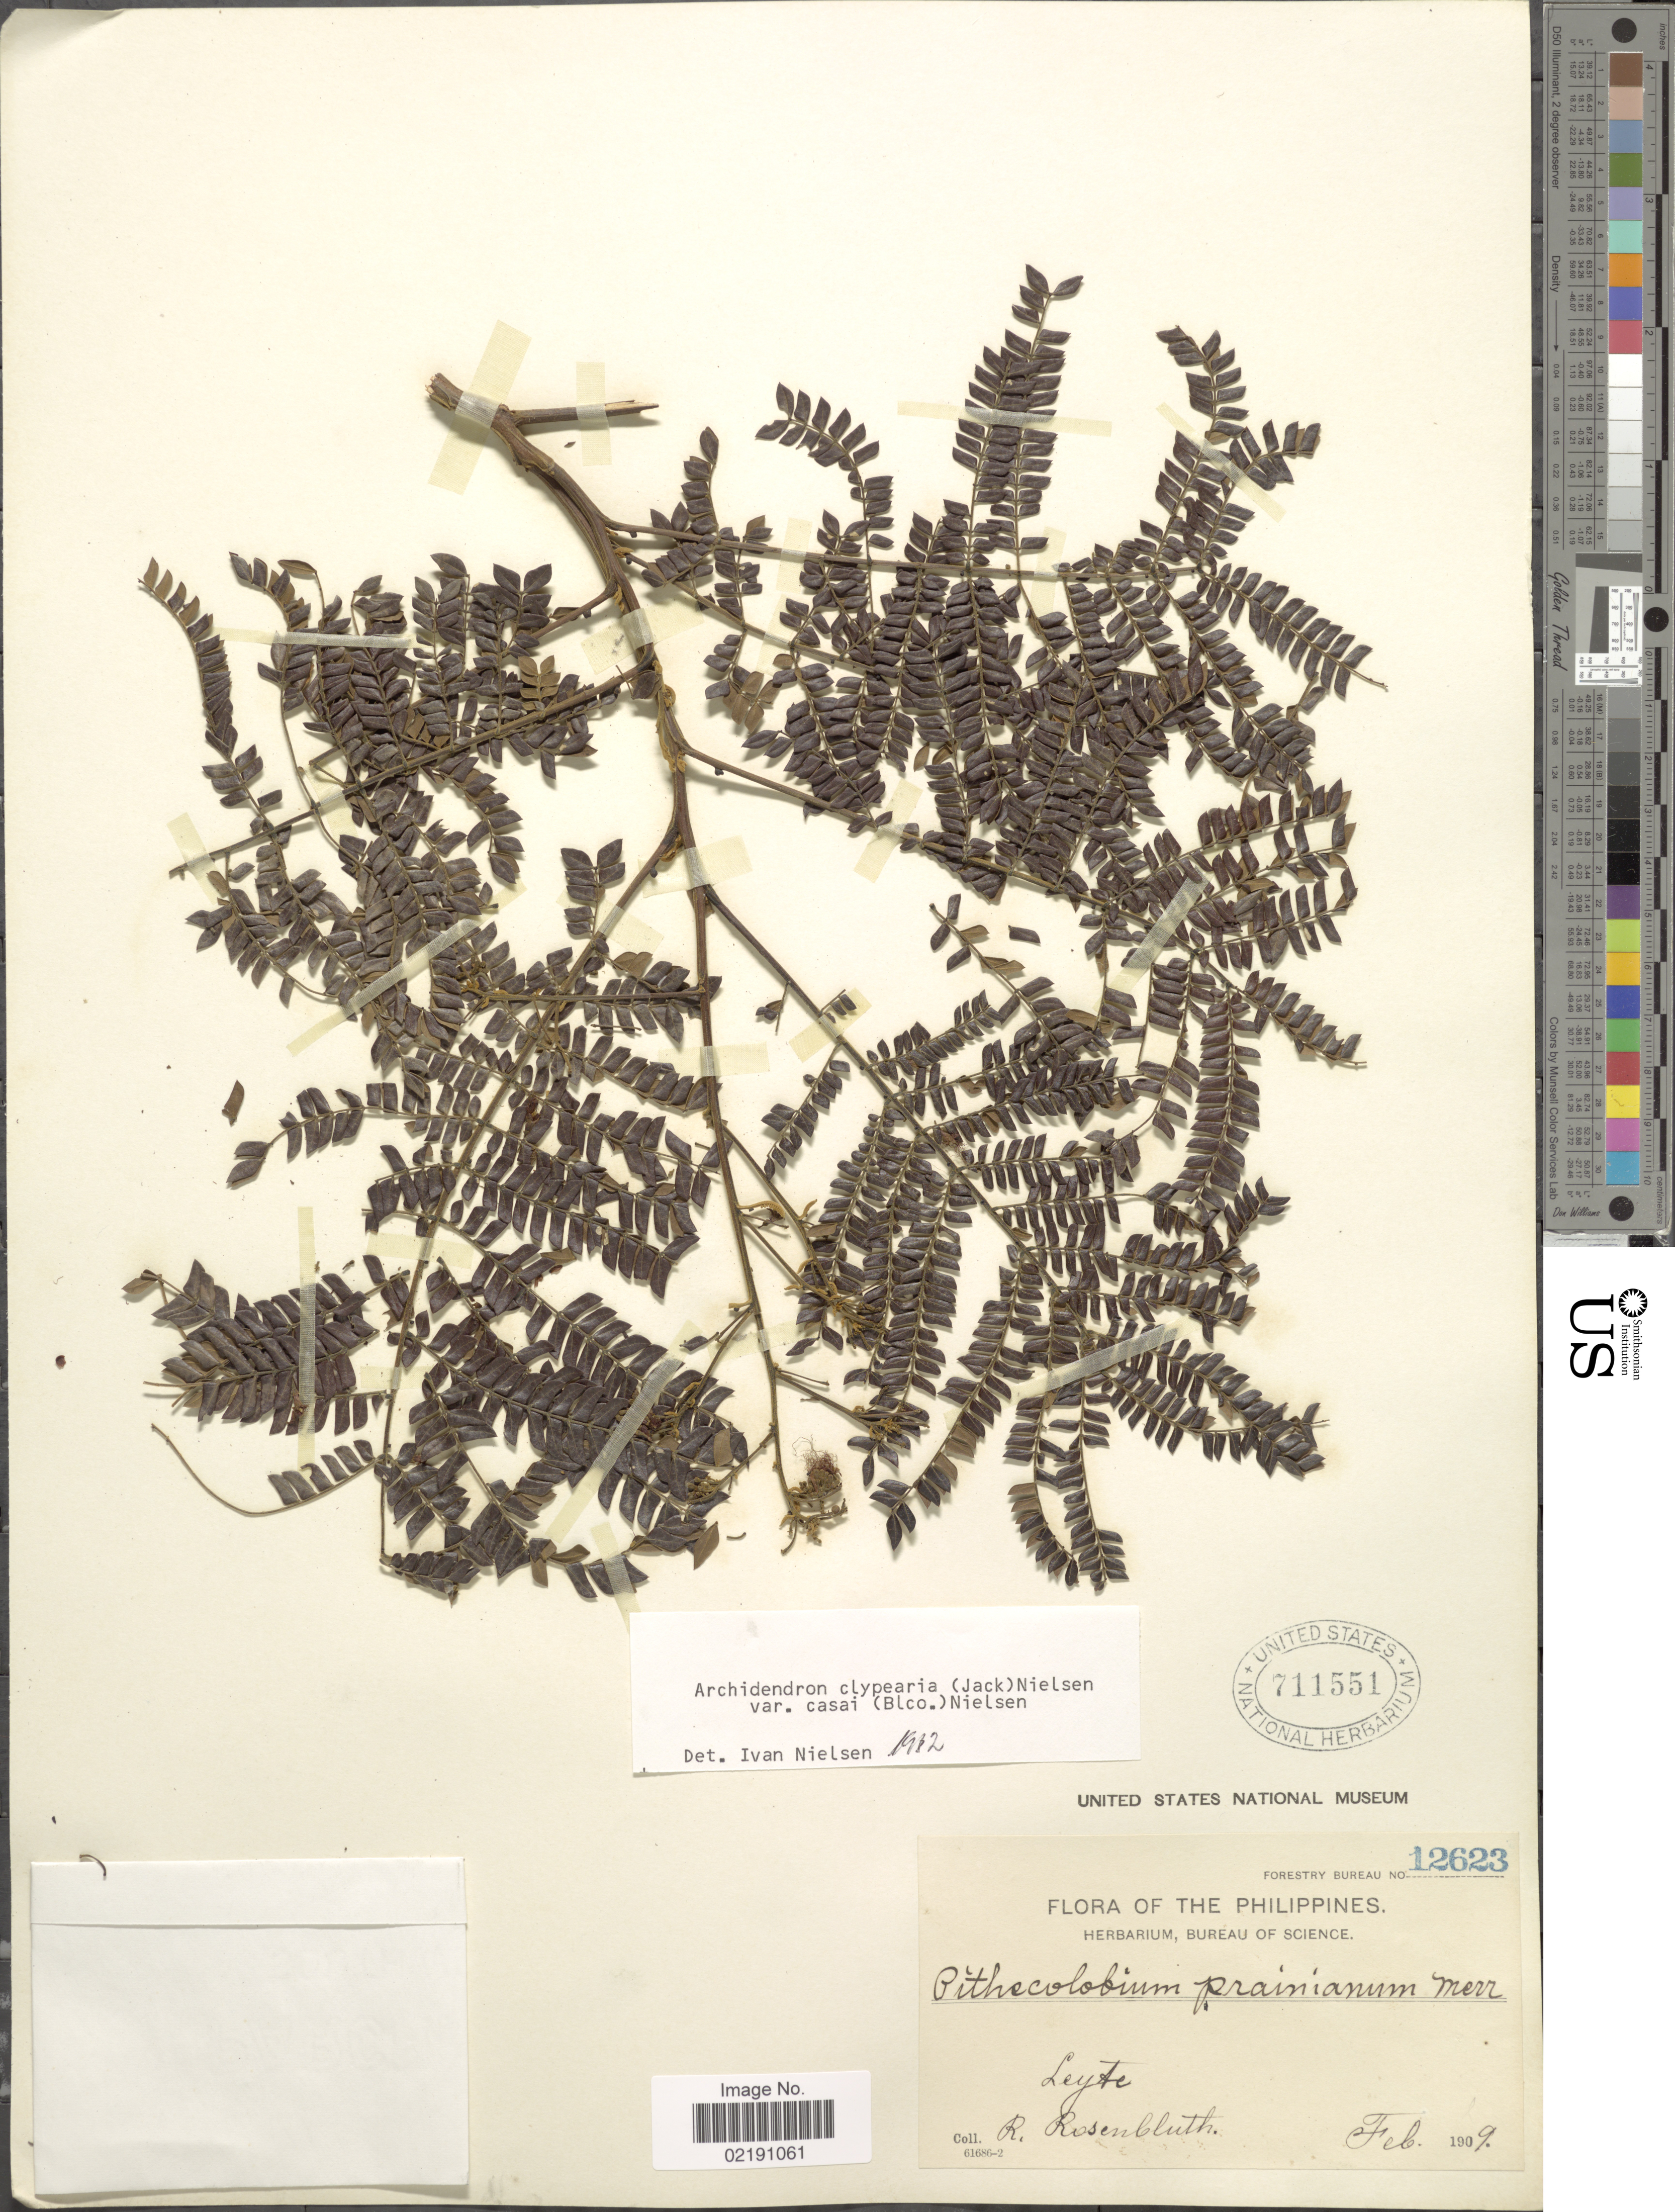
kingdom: Plantae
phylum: Tracheophyta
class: Magnoliopsida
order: Fabales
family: Fabaceae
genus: Archidendron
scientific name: Archidendron clypearia var. casai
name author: (Blanco) I.C. Nielsen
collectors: R. Rosenbluth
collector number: Forestry Bureau 12623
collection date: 1909-02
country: Philippines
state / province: Eastern Visayas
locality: Leyte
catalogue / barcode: US 711551